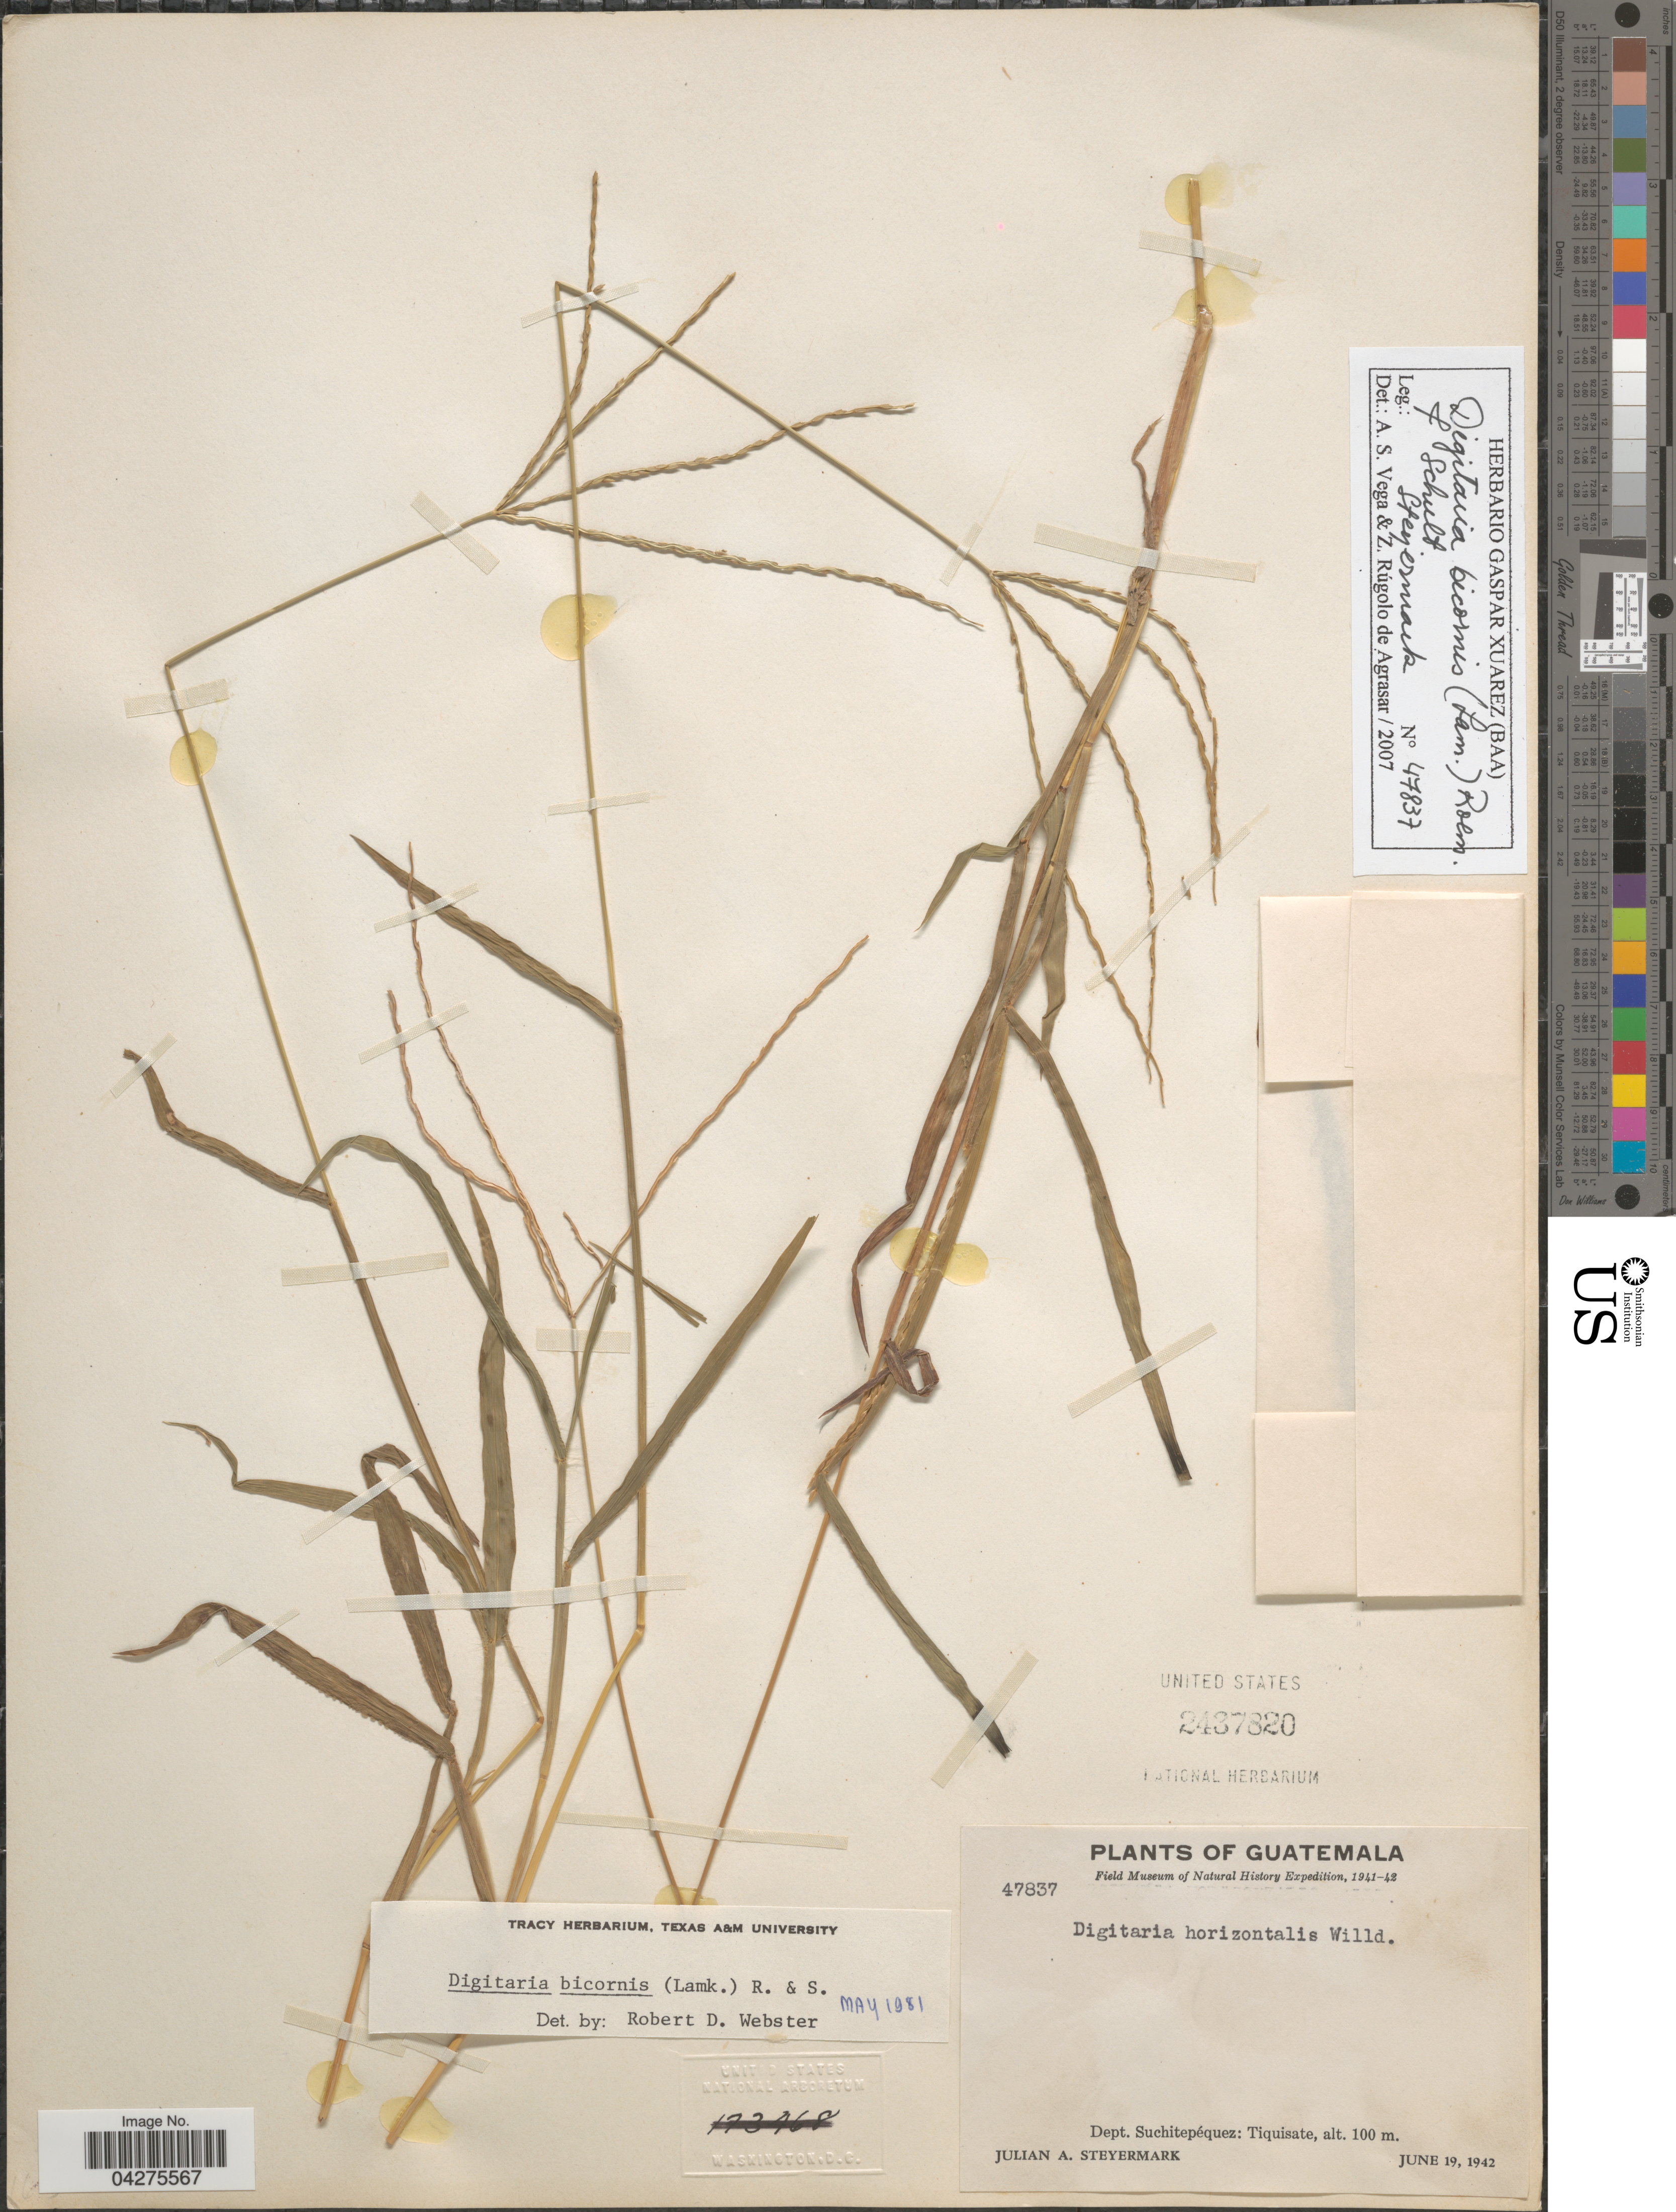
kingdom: Plantae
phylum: Tracheophyta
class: Liliopsida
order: Poales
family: Poaceae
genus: Digitaria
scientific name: Digitaria bicornis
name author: (Lam.) Roem. & Schult.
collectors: J. Steyermark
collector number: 47837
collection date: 1942-06-19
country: Guatemala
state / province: Suchitepequez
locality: Field Museum of Natural History Expedition, 1941-42. Dept. Suchitepéquez: Tiquisate.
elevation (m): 100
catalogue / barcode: US 2437820